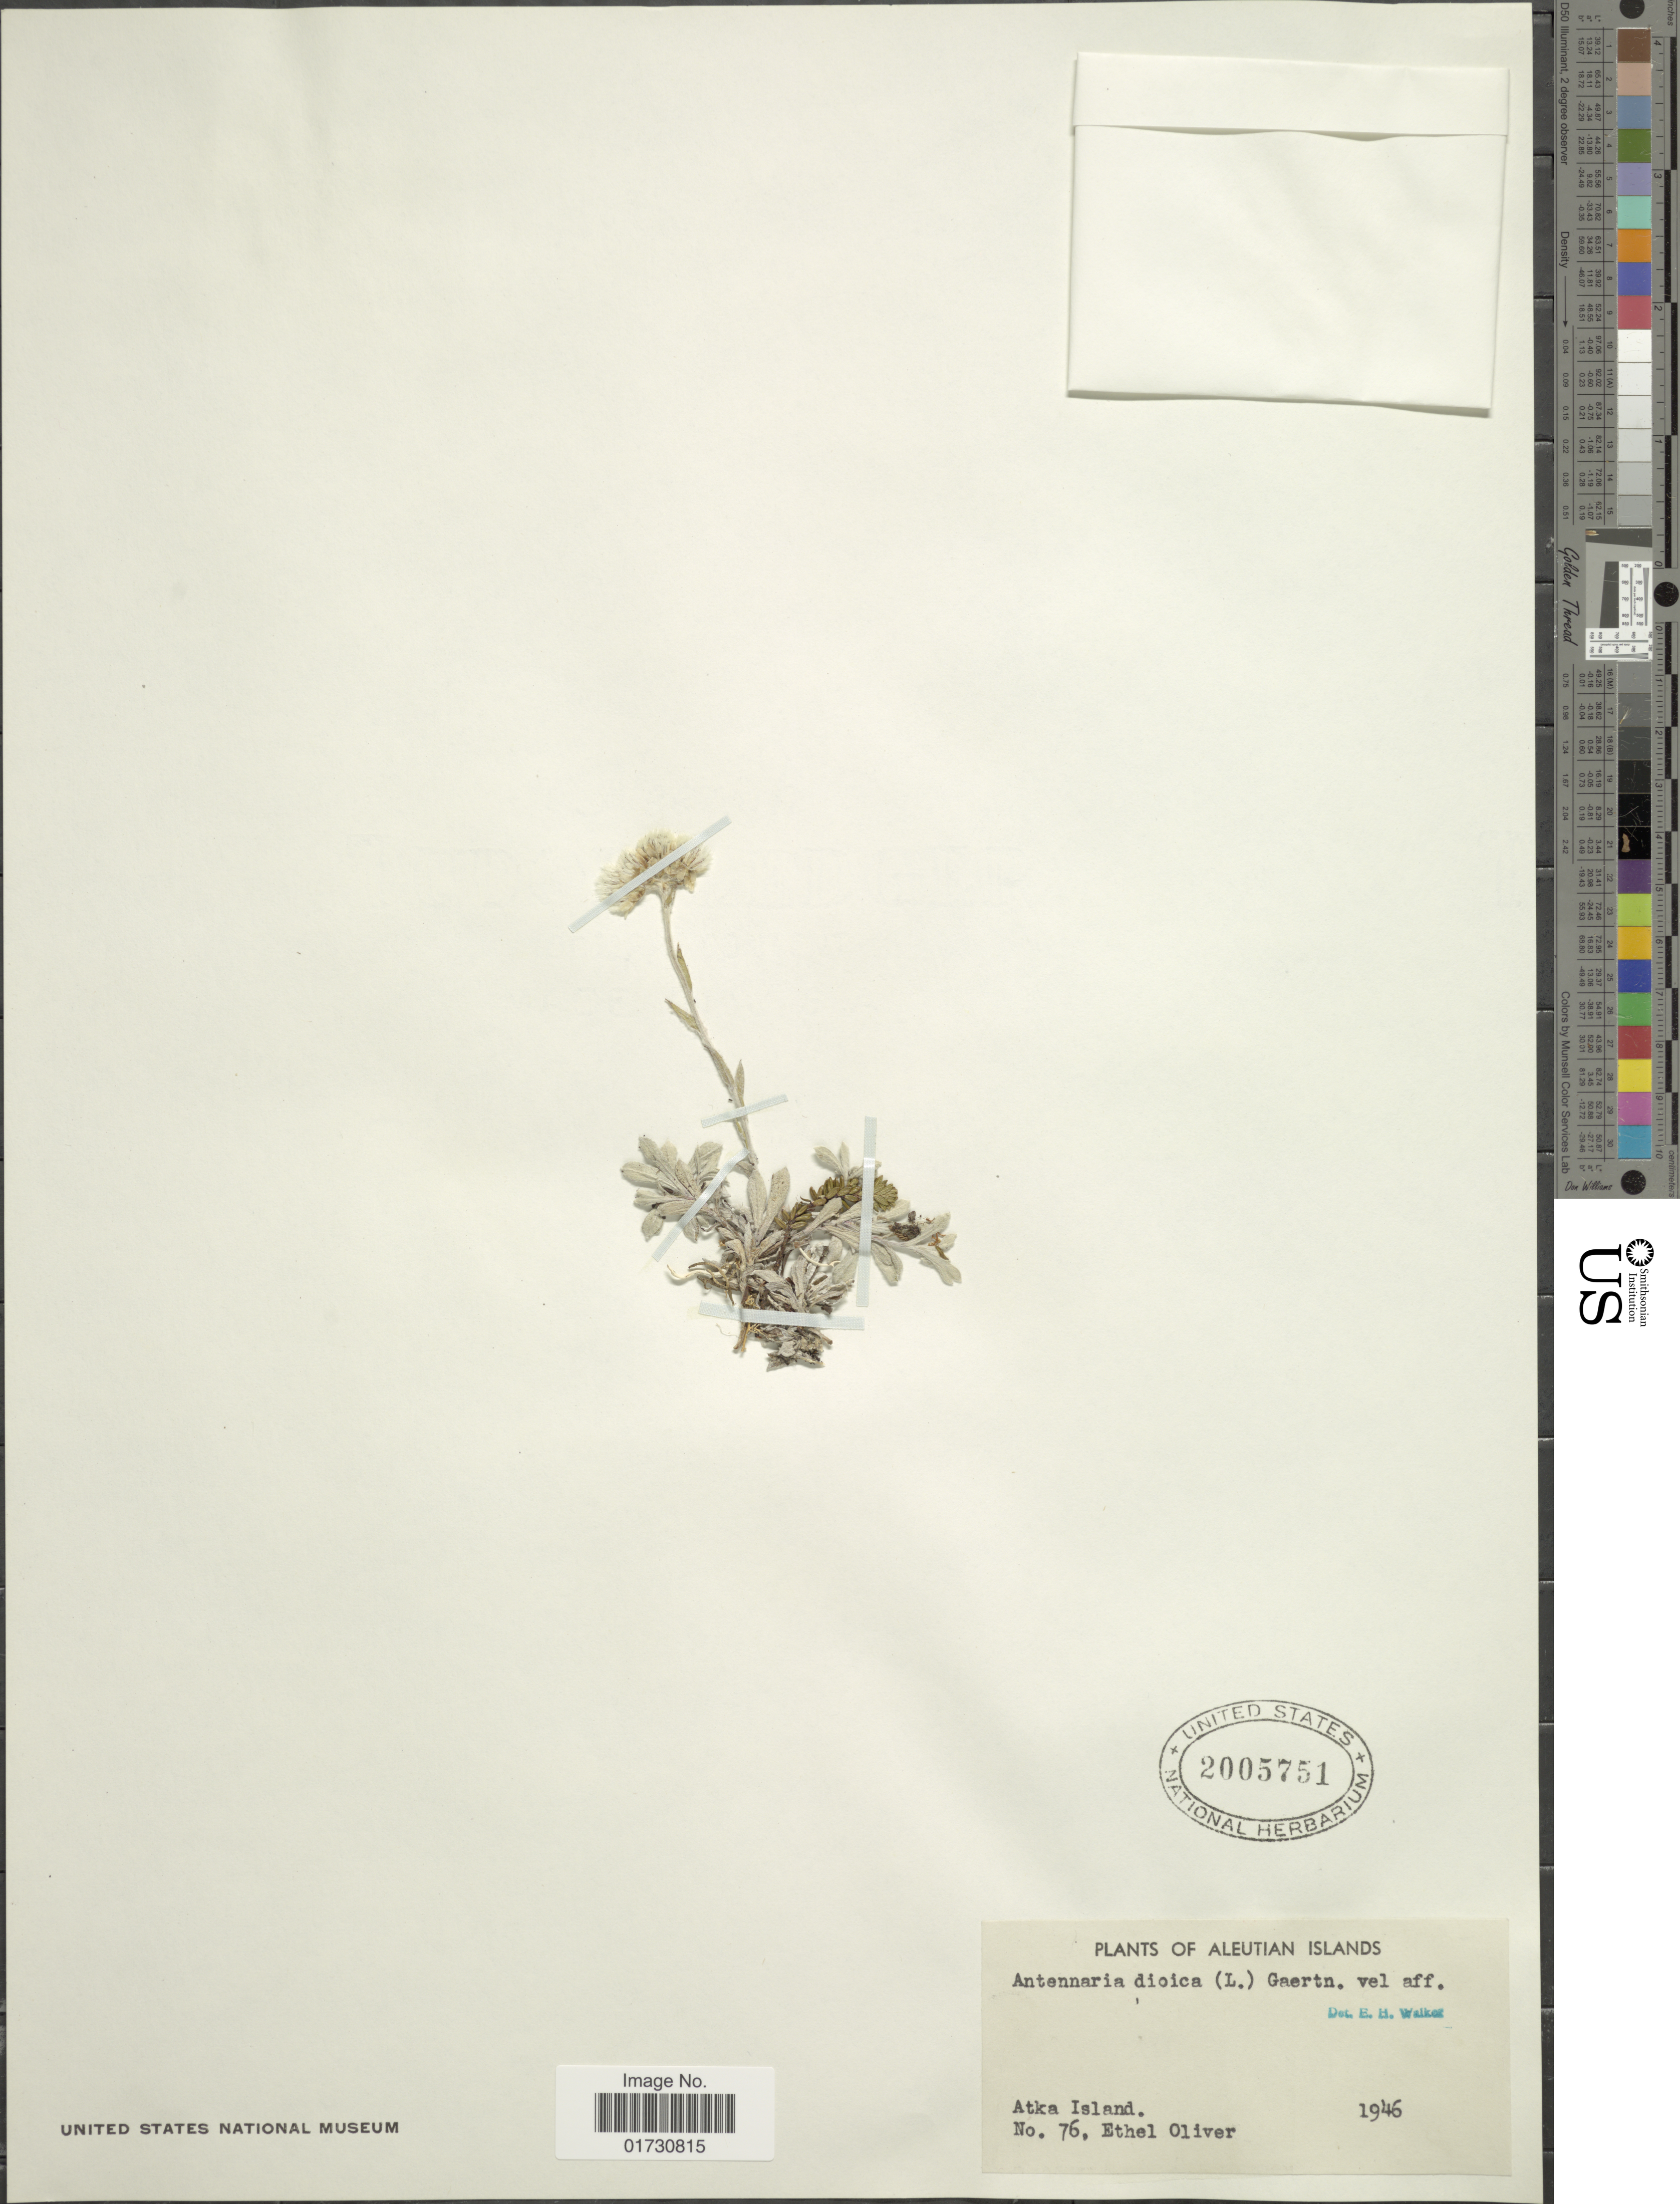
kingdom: Plantae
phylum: Tracheophyta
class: Magnoliopsida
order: Asterales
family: Asteraceae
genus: Antennaria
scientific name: Antennaria dioica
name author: (L.) Gaertn.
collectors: E. Oliver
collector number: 76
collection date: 1946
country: United States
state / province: Alaska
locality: Aleutian Islands, Atka Island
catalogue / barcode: US 2005751